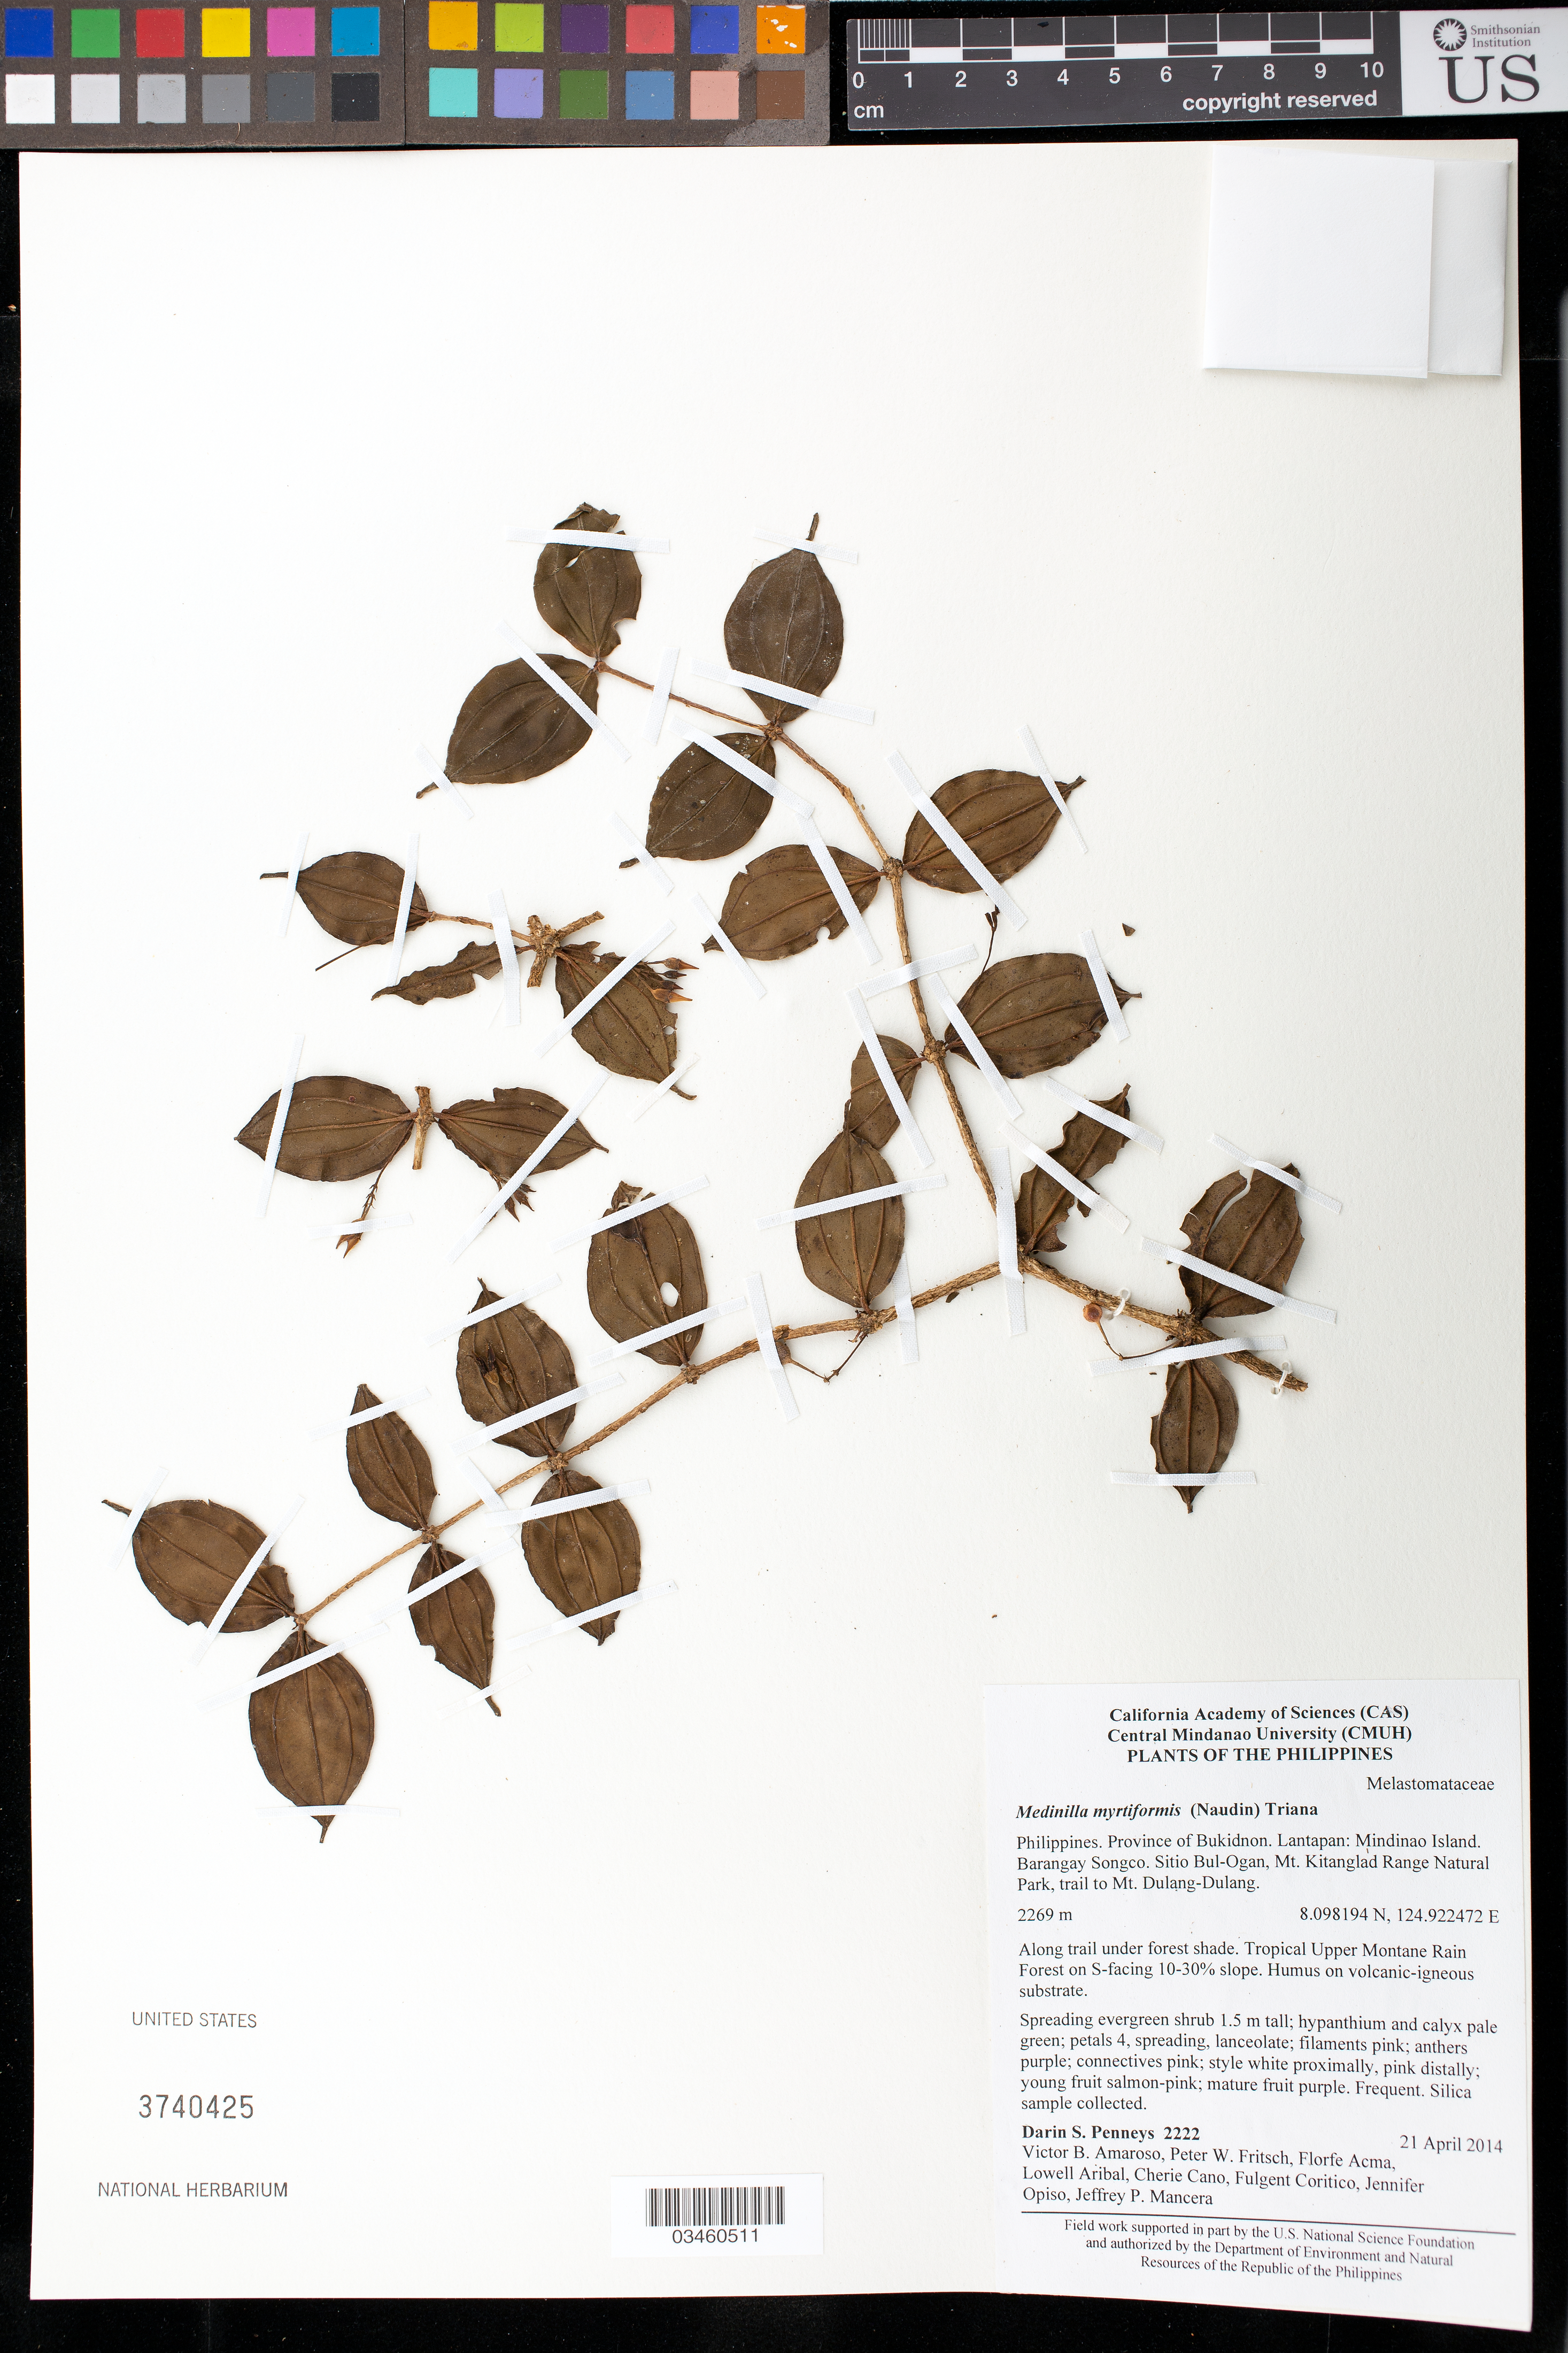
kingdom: Plantae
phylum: Tracheophyta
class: Magnoliopsida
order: Myrtales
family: Melastomataceae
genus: Medinilla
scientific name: Medinilla myrtiformis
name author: (Naudin) Triana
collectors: D. S. Penneys, V. Amoroso, P. W. Fritsch, F. Acma, L. Aribal, C. Cano, F. Coritico, J. Opiso & J. Mancera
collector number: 2222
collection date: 2014-04-21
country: Philippines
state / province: Northern Mindanao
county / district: Bukidnon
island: Mindanao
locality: Philippines. Province of Bukidnon. Lantapan: Mindanao Island. Barangay Songco. Sitio Bul-Ogan, Mt. Kitanglad Range Natural Park, trail to Mt. Duland-Dulang.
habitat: Along trail under forest shade. Tropical Upper Montane Rainforest on S-facing 10-30% slope. Humus on volcanic-igneous substrate.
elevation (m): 2269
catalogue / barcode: US 3740425